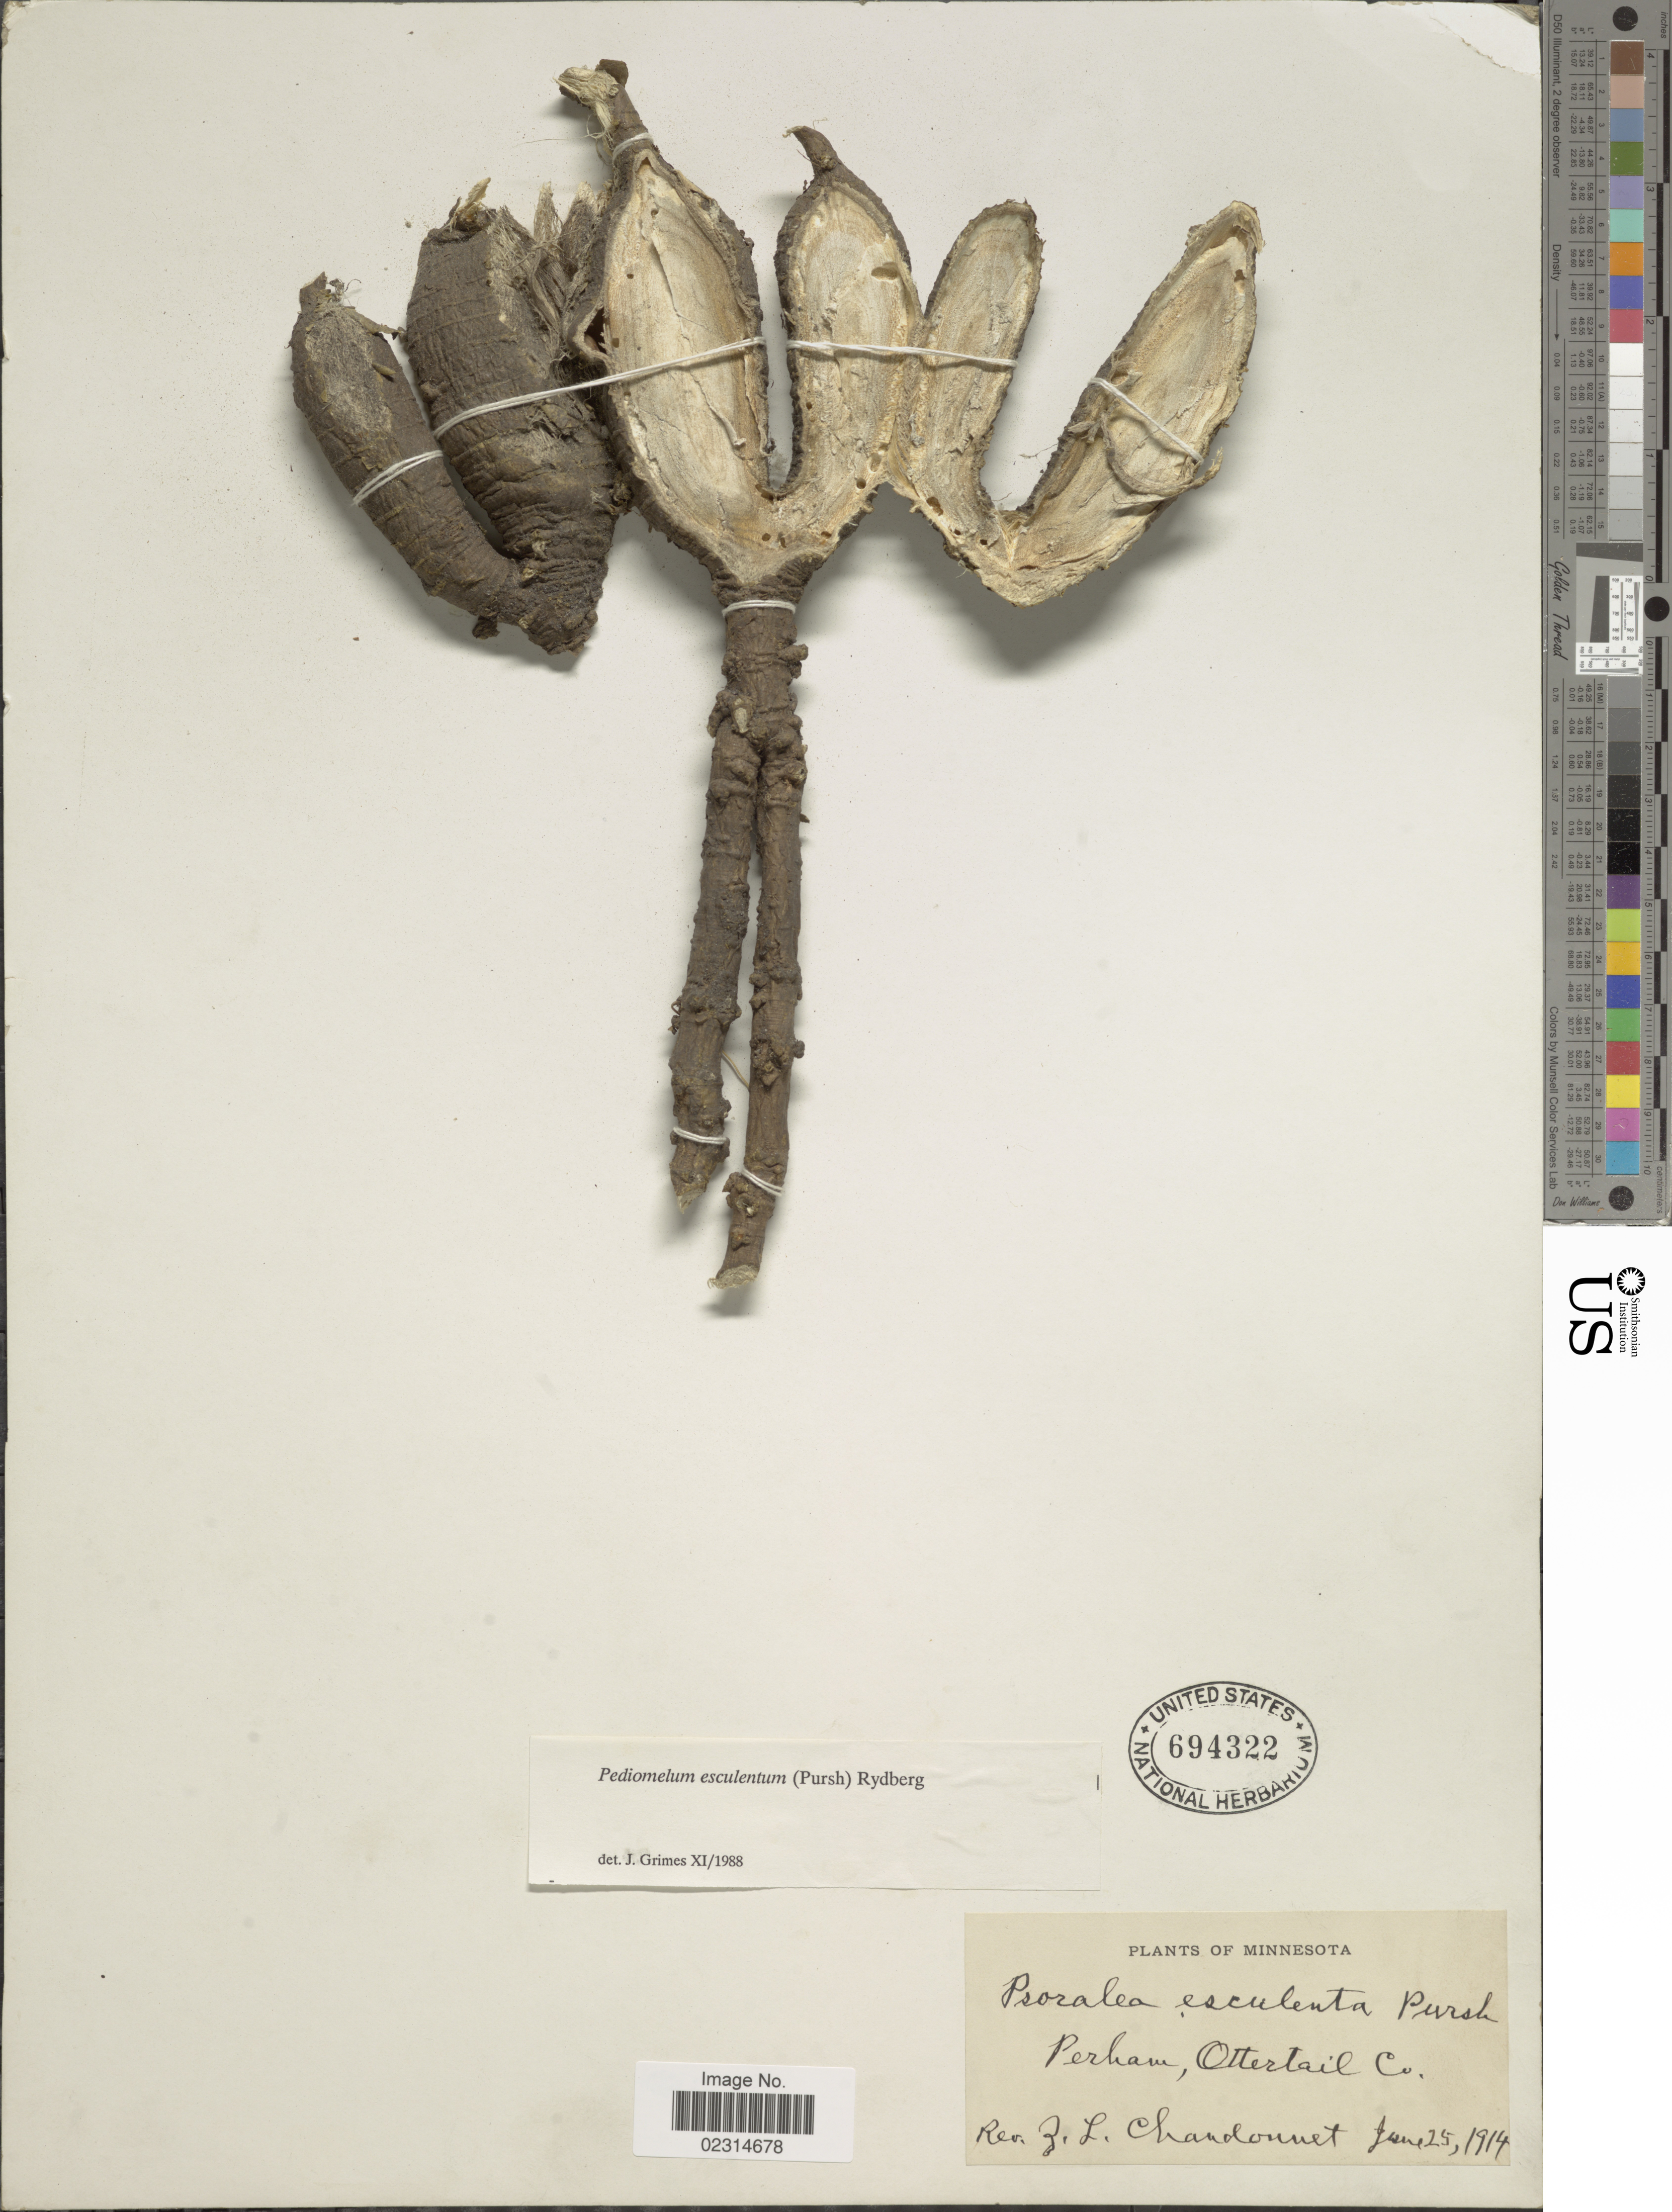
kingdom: Plantae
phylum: Tracheophyta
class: Magnoliopsida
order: Fabales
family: Fabaceae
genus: Pediomelum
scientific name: Pediomelum esculentum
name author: (Pursh) Rydb.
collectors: Z. Chandonnet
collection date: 1914-06-25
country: United States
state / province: Minnesota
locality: Perham, Ottertail Co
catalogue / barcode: US 694322